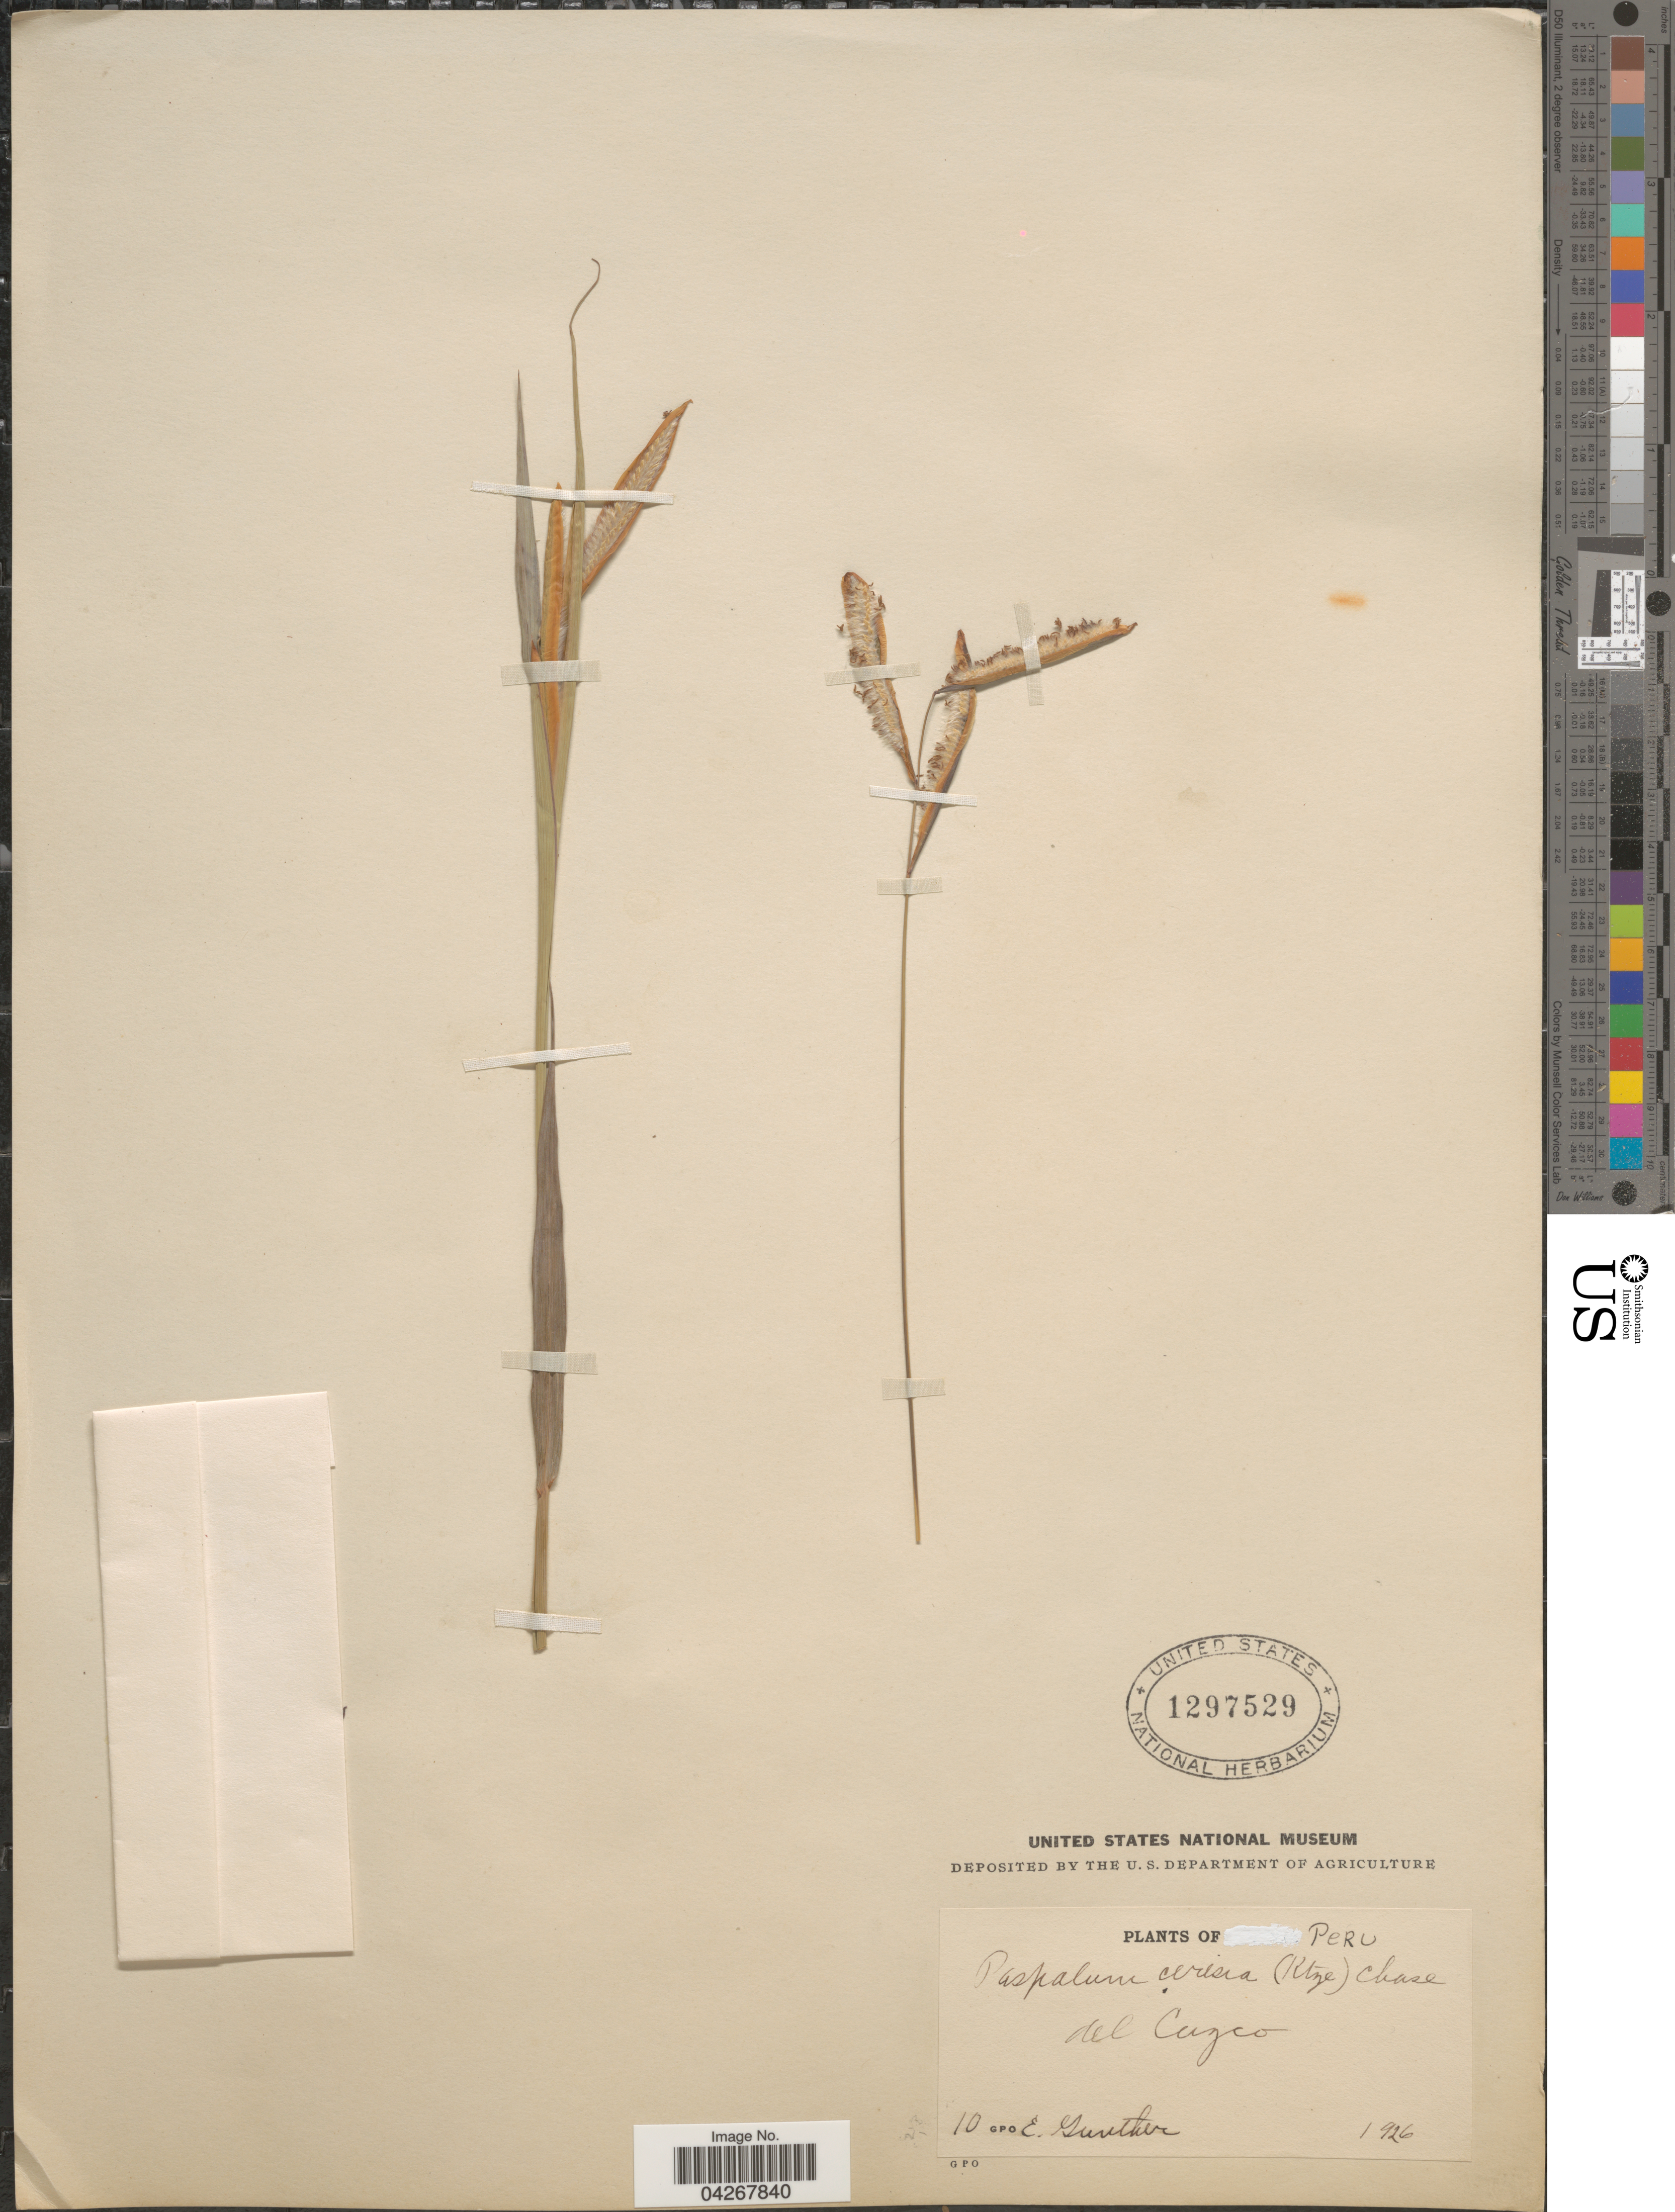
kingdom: Plantae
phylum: Tracheophyta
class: Liliopsida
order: Poales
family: Poaceae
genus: Paspalum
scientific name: Paspalum ceresia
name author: (Kuntze) Chase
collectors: E. Gunther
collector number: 10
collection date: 1926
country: Peru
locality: Del Cuzco.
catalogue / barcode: US 1297529